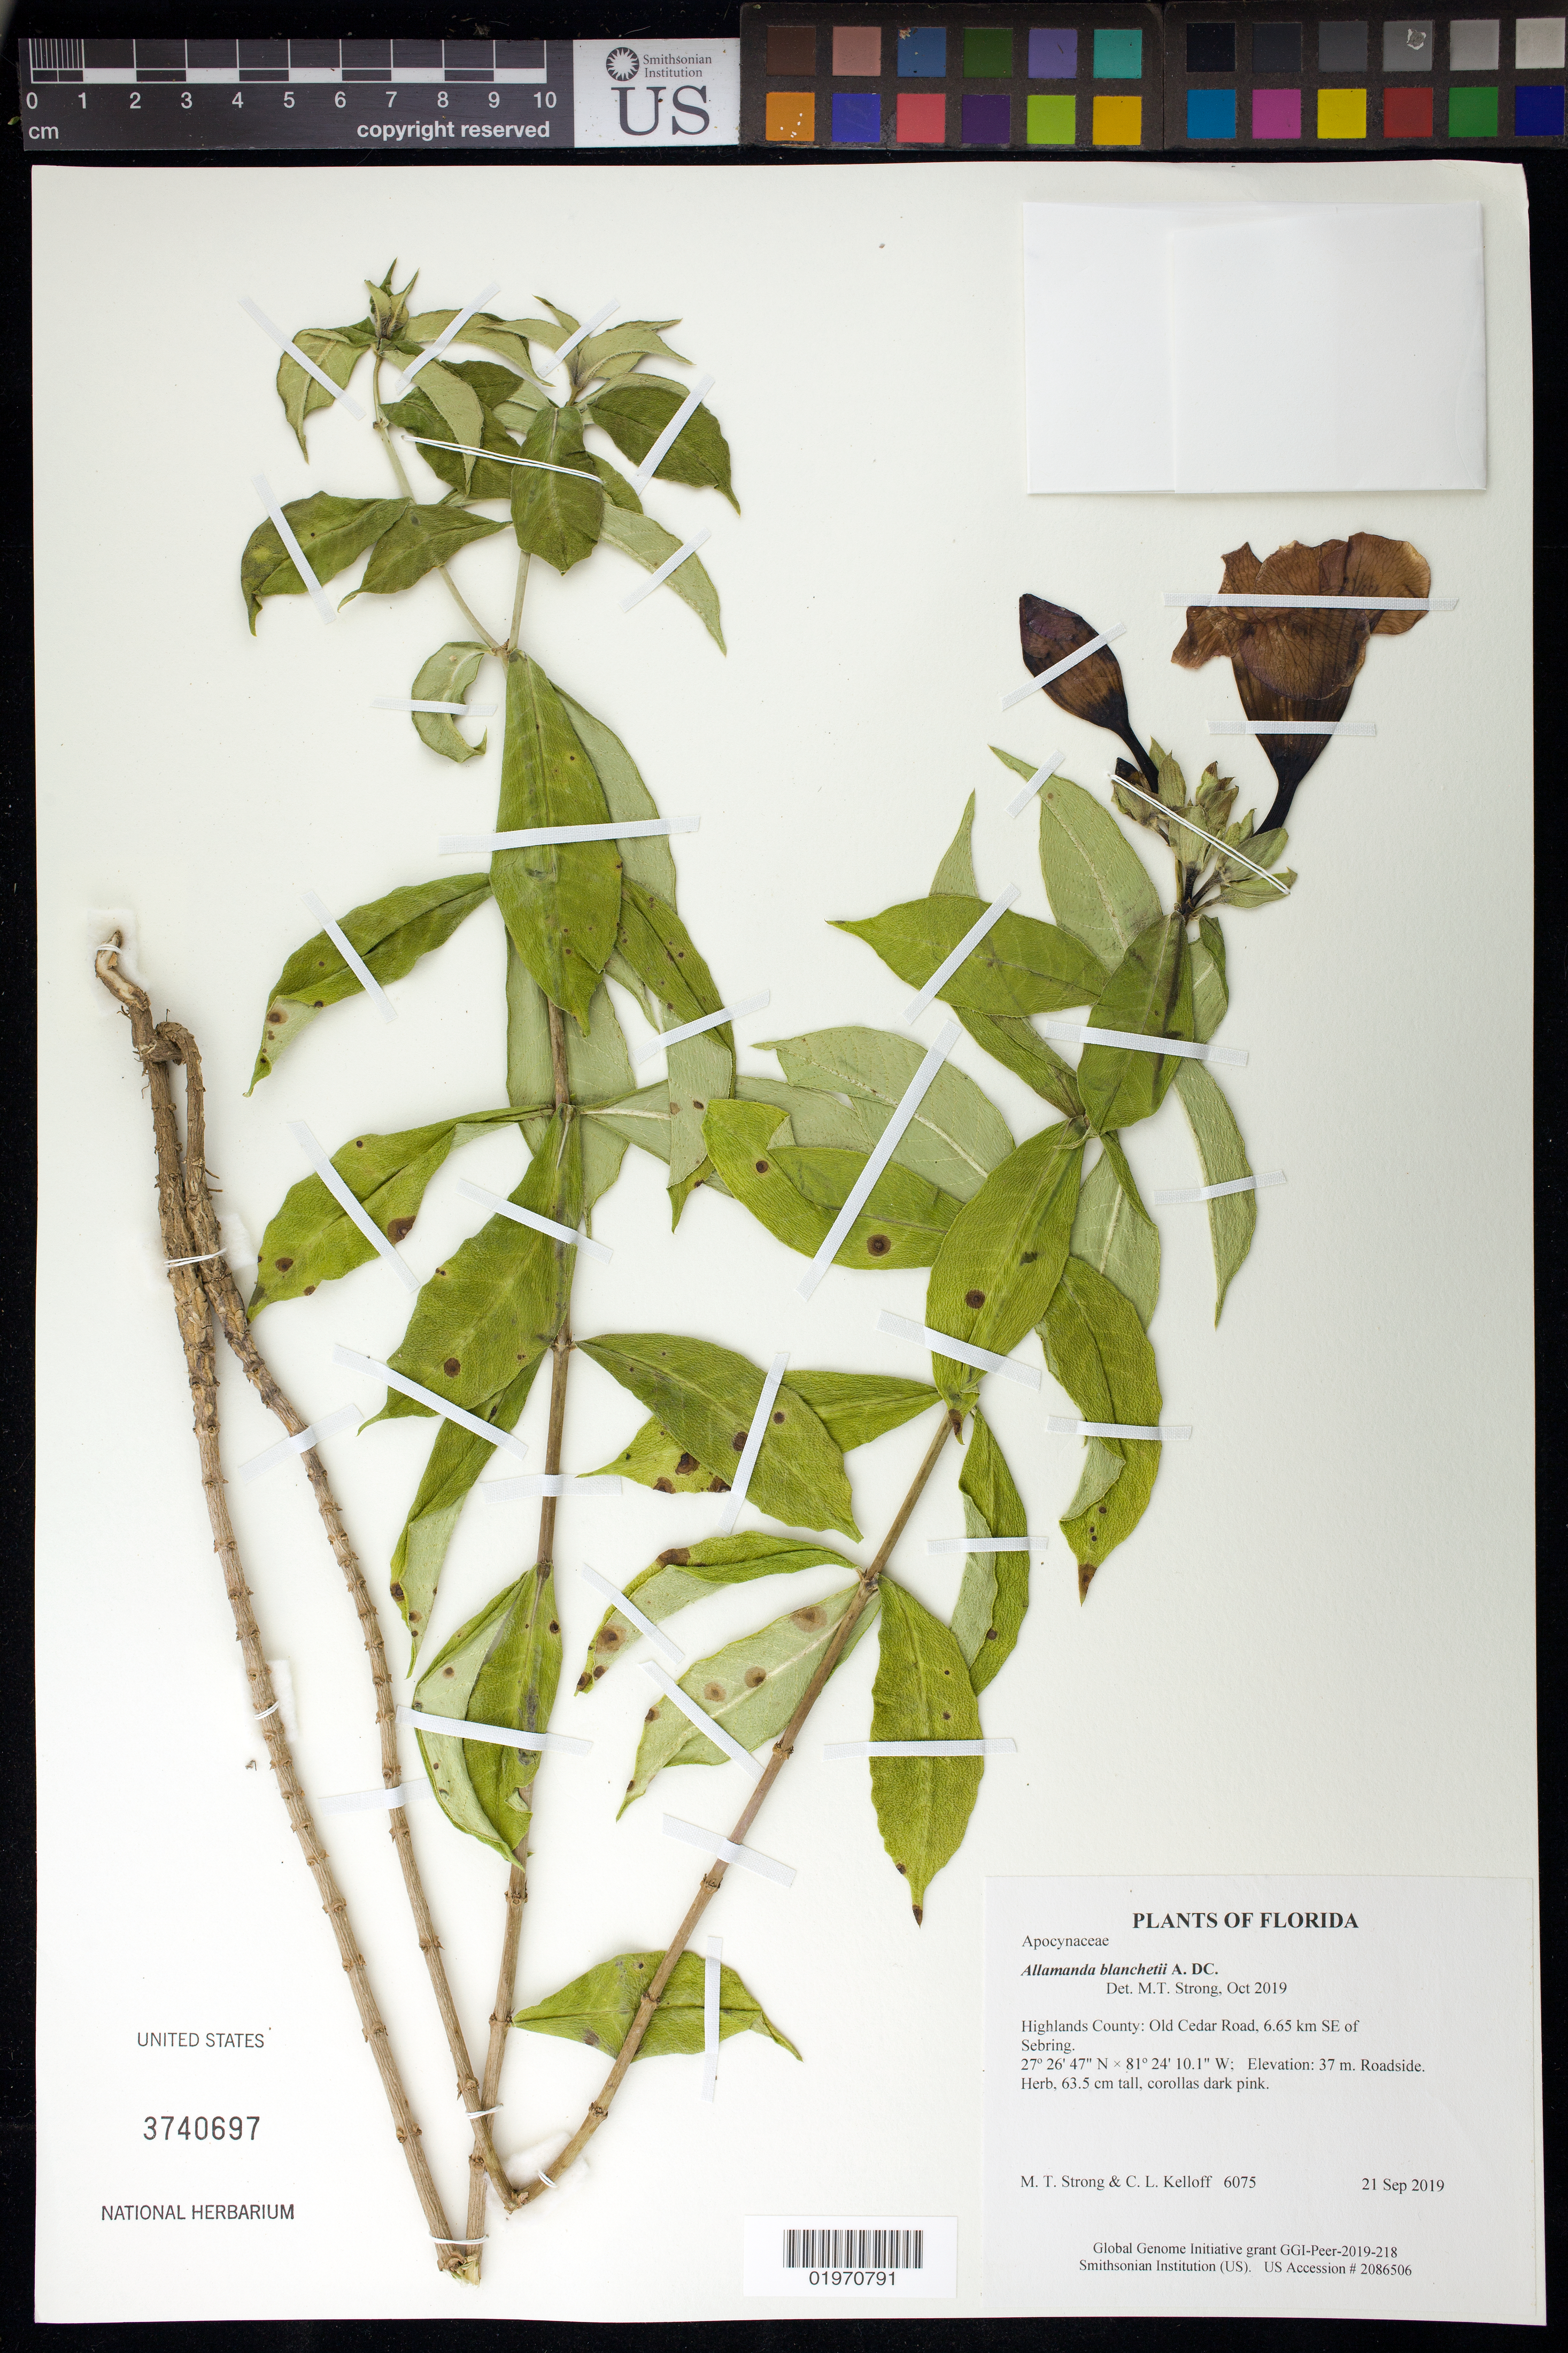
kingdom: Plantae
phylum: Tracheophyta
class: Magnoliopsida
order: Gentianales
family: Apocynaceae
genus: Allamanda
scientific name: Allamanda blanchetii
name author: A. DC.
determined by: Strong, Mark T., (BOT), Smithsonian Institution - National Museum of Natural History (UNITED STATES)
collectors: M. T. Strong & C. L. Kelloff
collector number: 6075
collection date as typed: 21 Sep 2019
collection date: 2019-09-21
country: United States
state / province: Florida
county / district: Highlands County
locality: Old Cedar Road, 6.65 km SE of Sebring.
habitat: Roadside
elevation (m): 37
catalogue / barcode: US 3740697